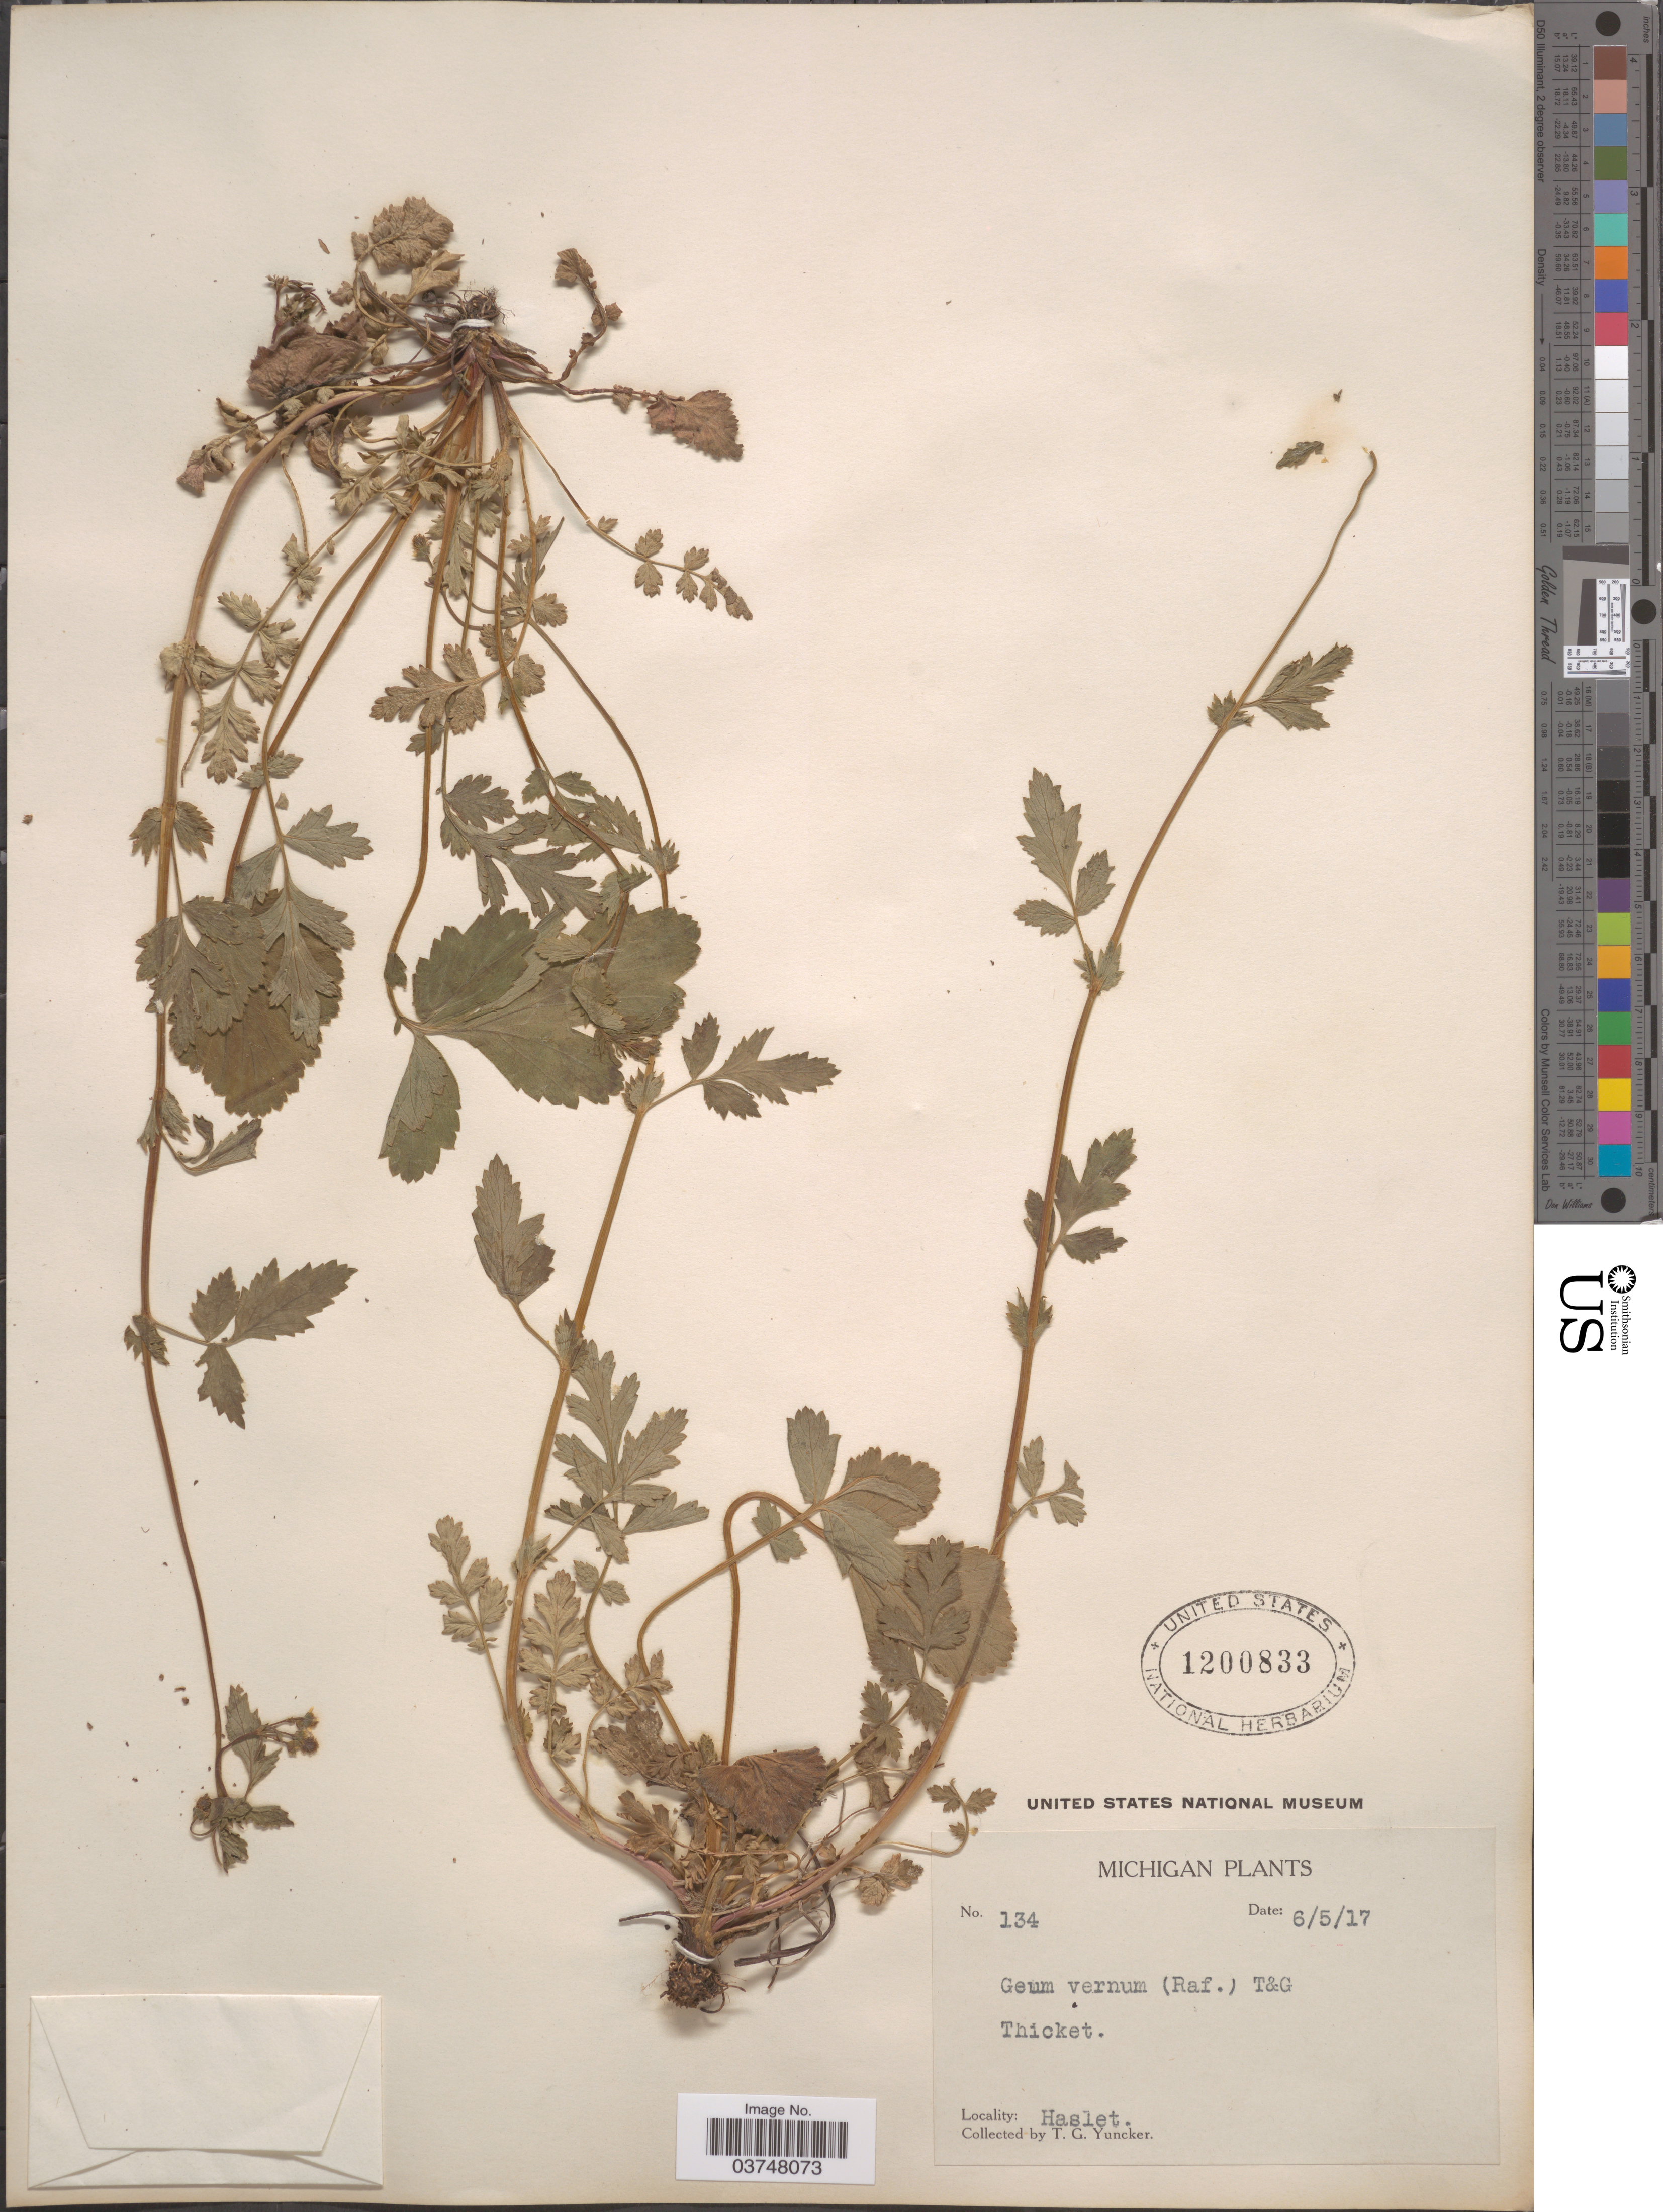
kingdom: Plantae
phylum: Tracheophyta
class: Magnoliopsida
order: Rosales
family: Rosaceae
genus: Geum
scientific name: Geum vernum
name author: (Raf.) Torr. & A. Gray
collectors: T. G. Yuncker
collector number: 134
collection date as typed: Transcribed d/m/y: 5/6/17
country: United States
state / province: Michigan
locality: Haslet.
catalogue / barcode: US 1200833